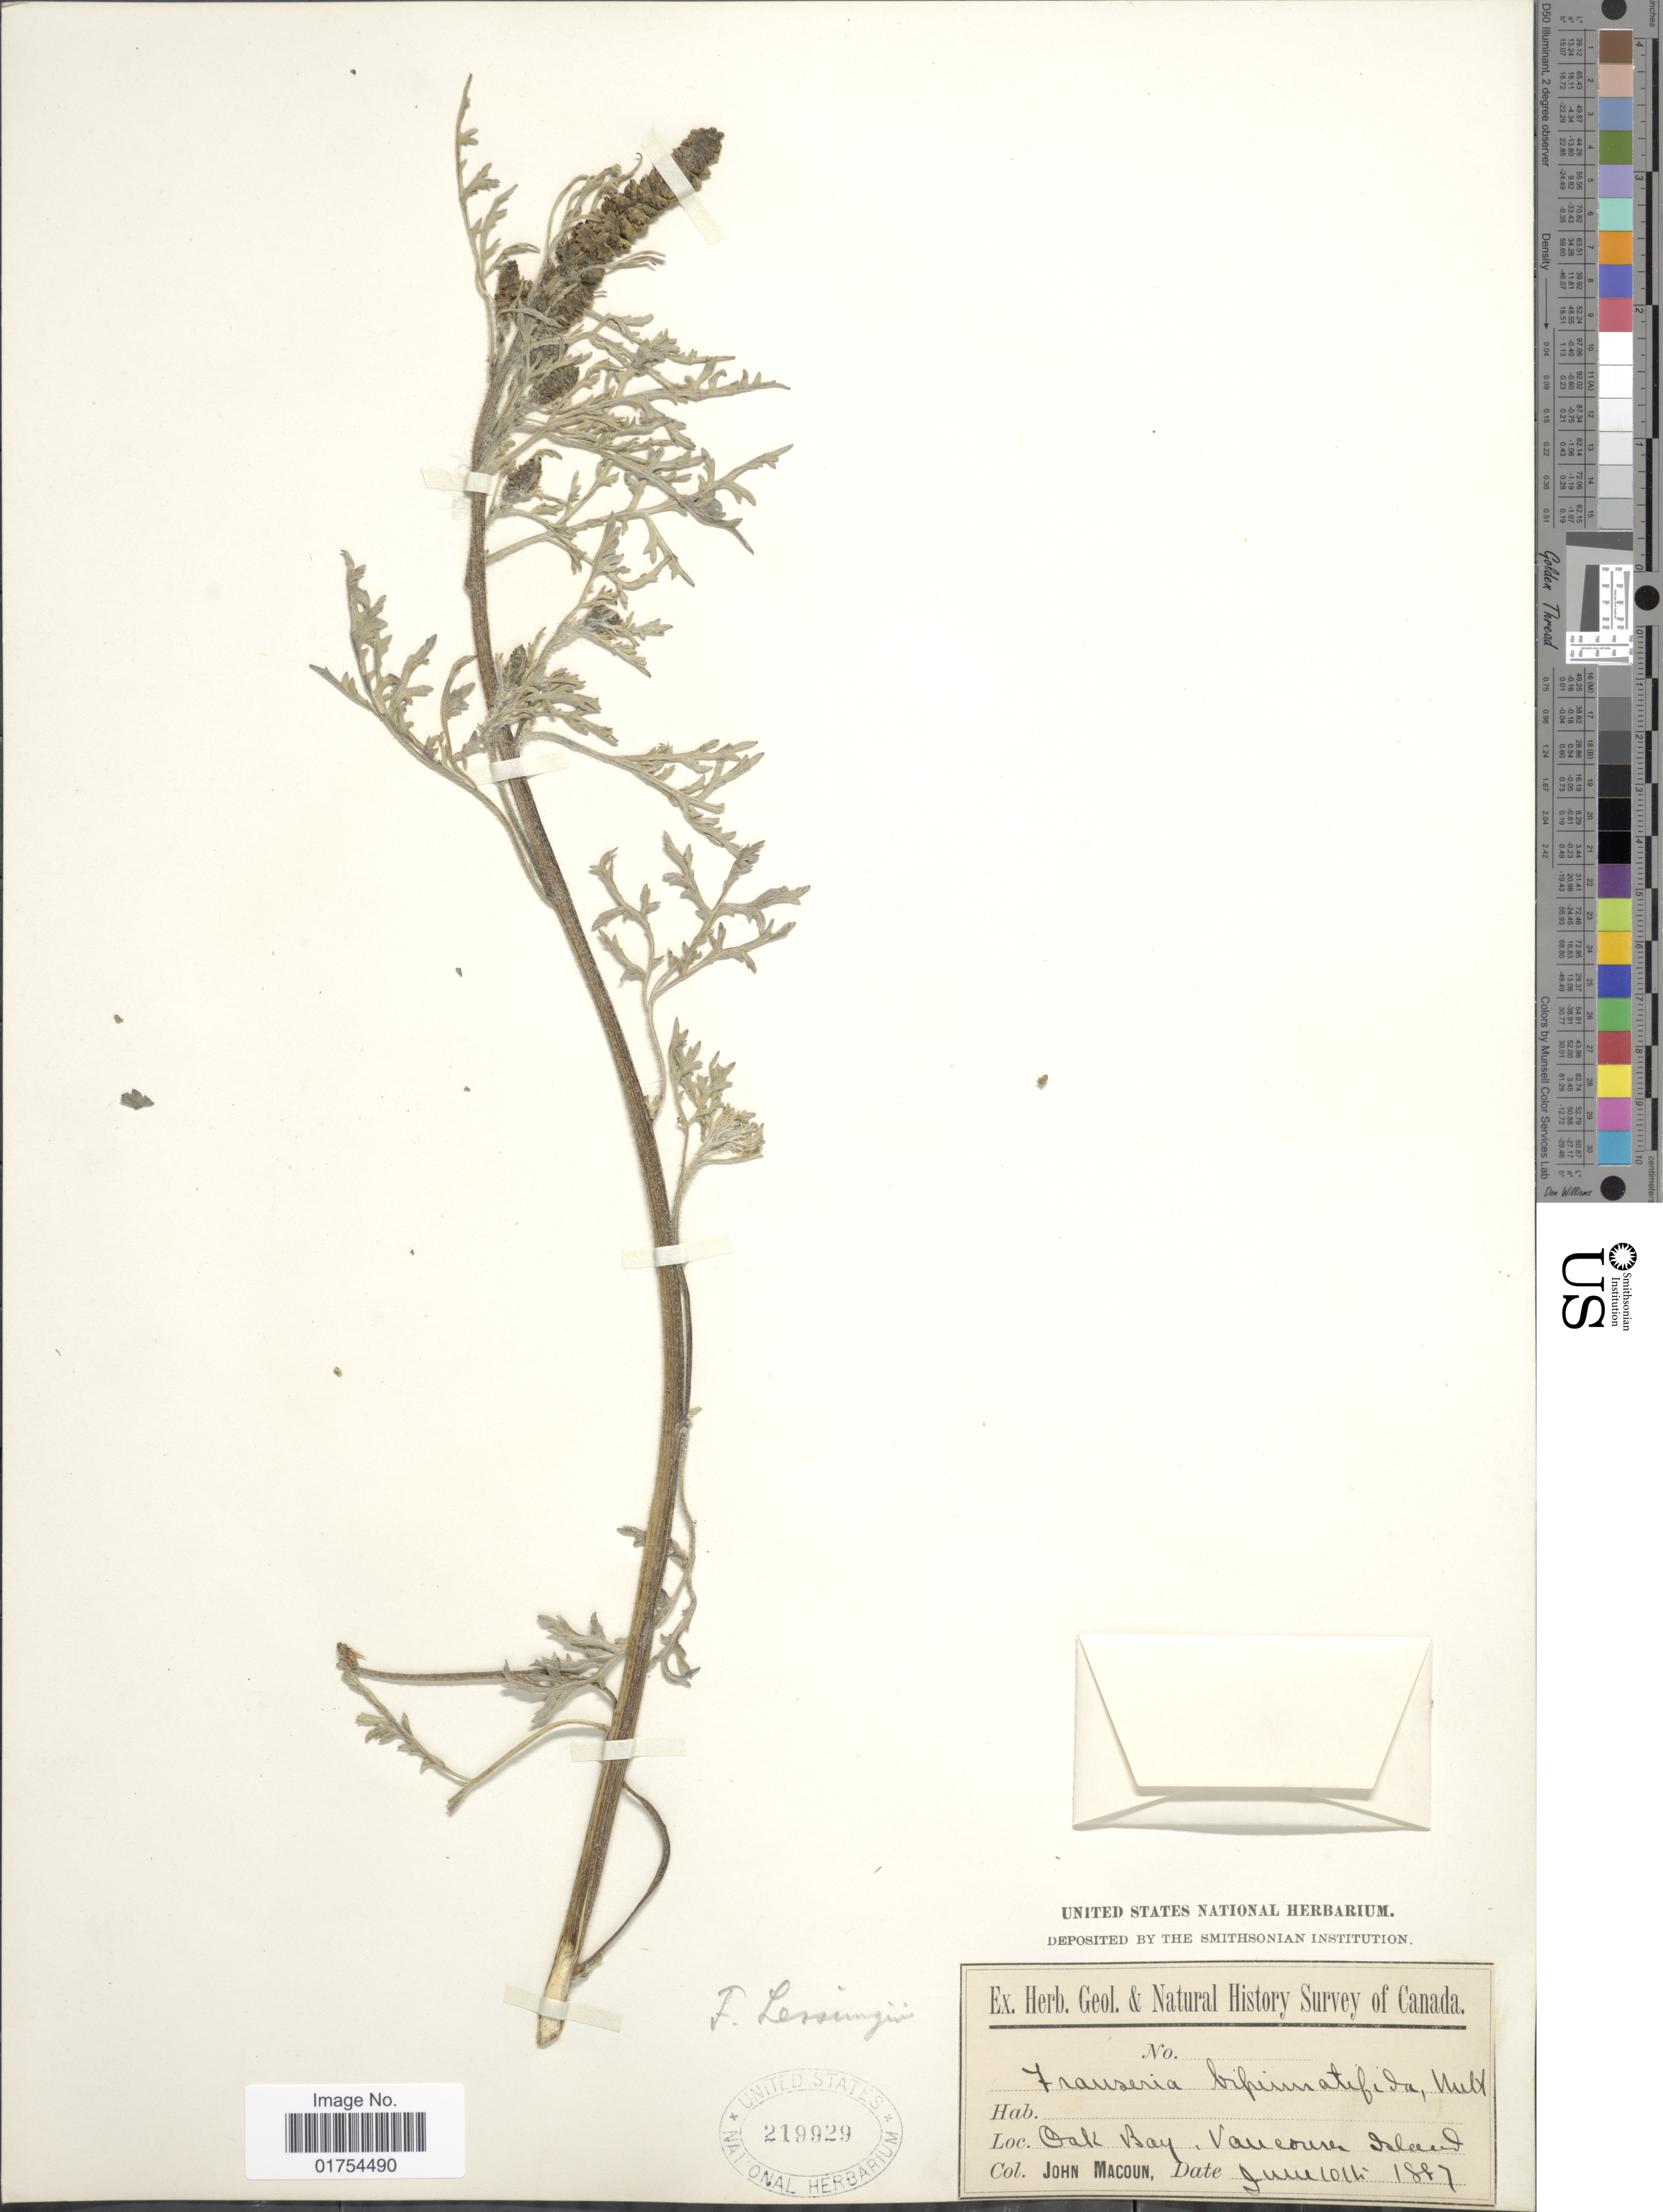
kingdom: Plantae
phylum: Tracheophyta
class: Magnoliopsida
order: Asterales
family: Asteraceae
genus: Franseria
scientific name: Franseria bipinnatifida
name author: (A. Gray) A. Gray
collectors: J. Macoun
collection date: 1887-06-10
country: Canada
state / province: British Columbia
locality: Oak Bay, Vancouver Island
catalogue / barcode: US 219929